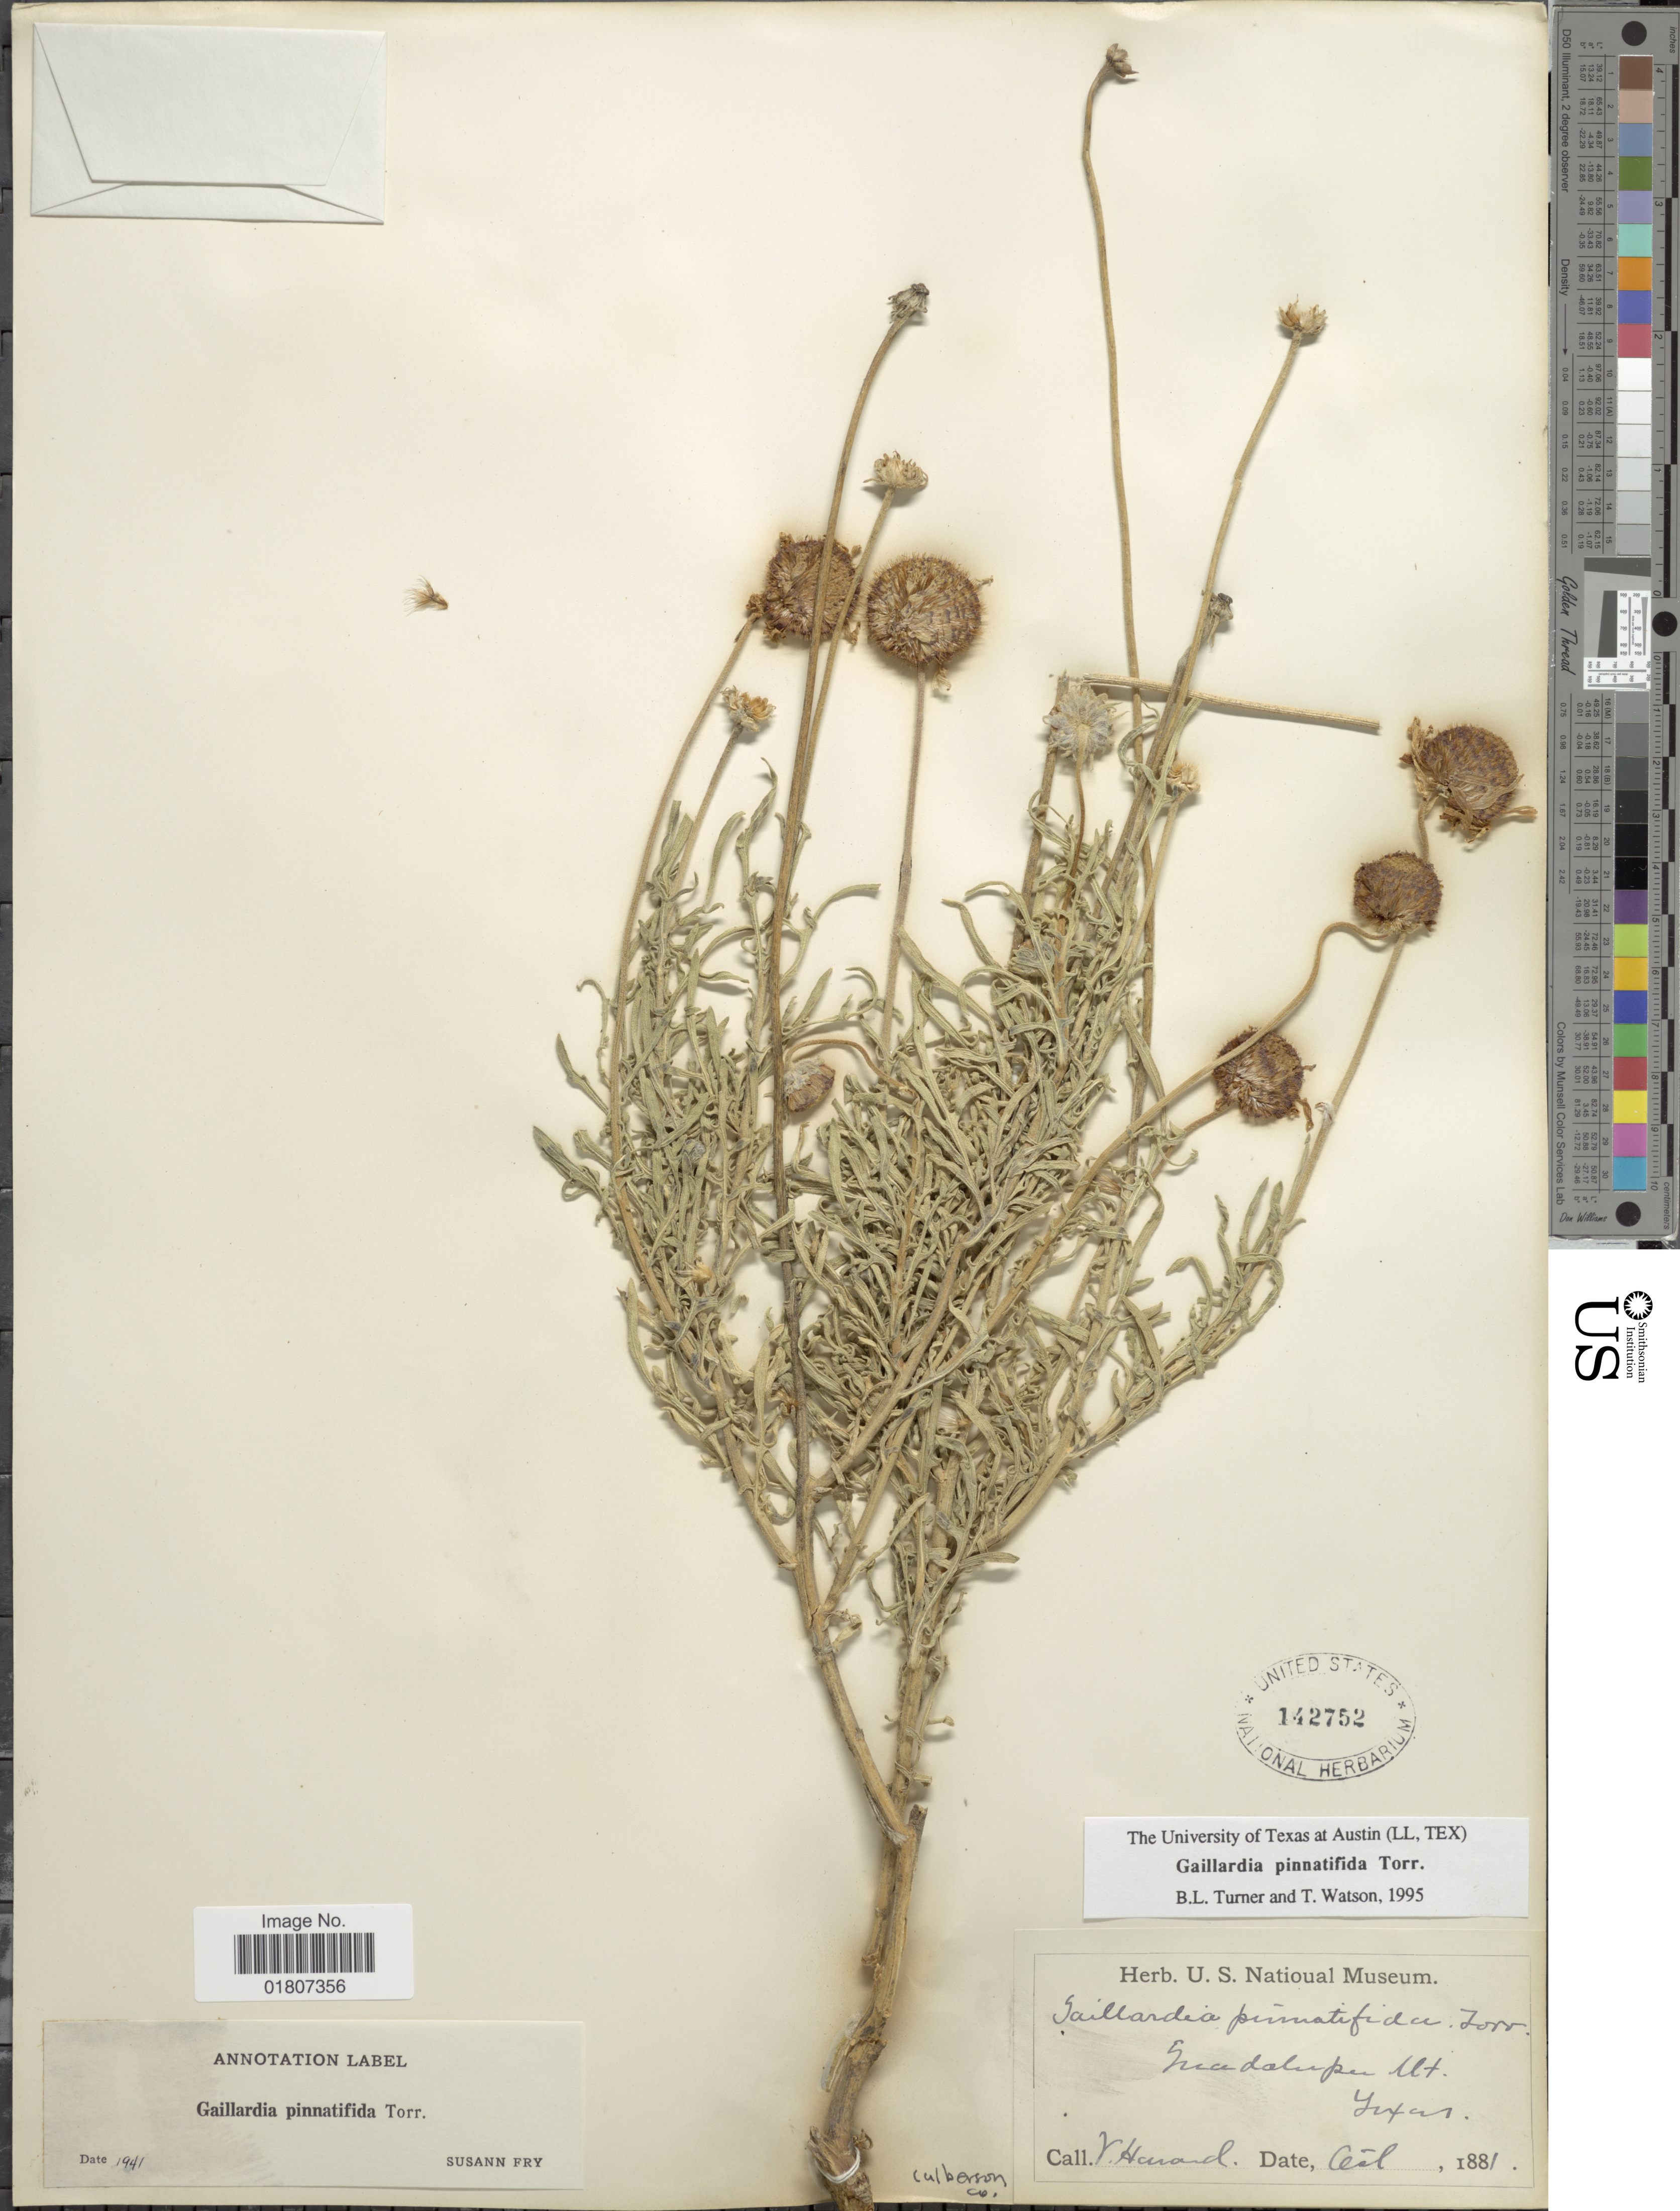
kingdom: Plantae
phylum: Tracheophyta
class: Magnoliopsida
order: Asterales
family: Asteraceae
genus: Gaillardia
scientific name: Gaillardia pinnatifida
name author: Torr.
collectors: V. Havard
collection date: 1881-10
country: United States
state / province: Texas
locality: Culberson Co. Guadalupe Mt.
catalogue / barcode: US 142752